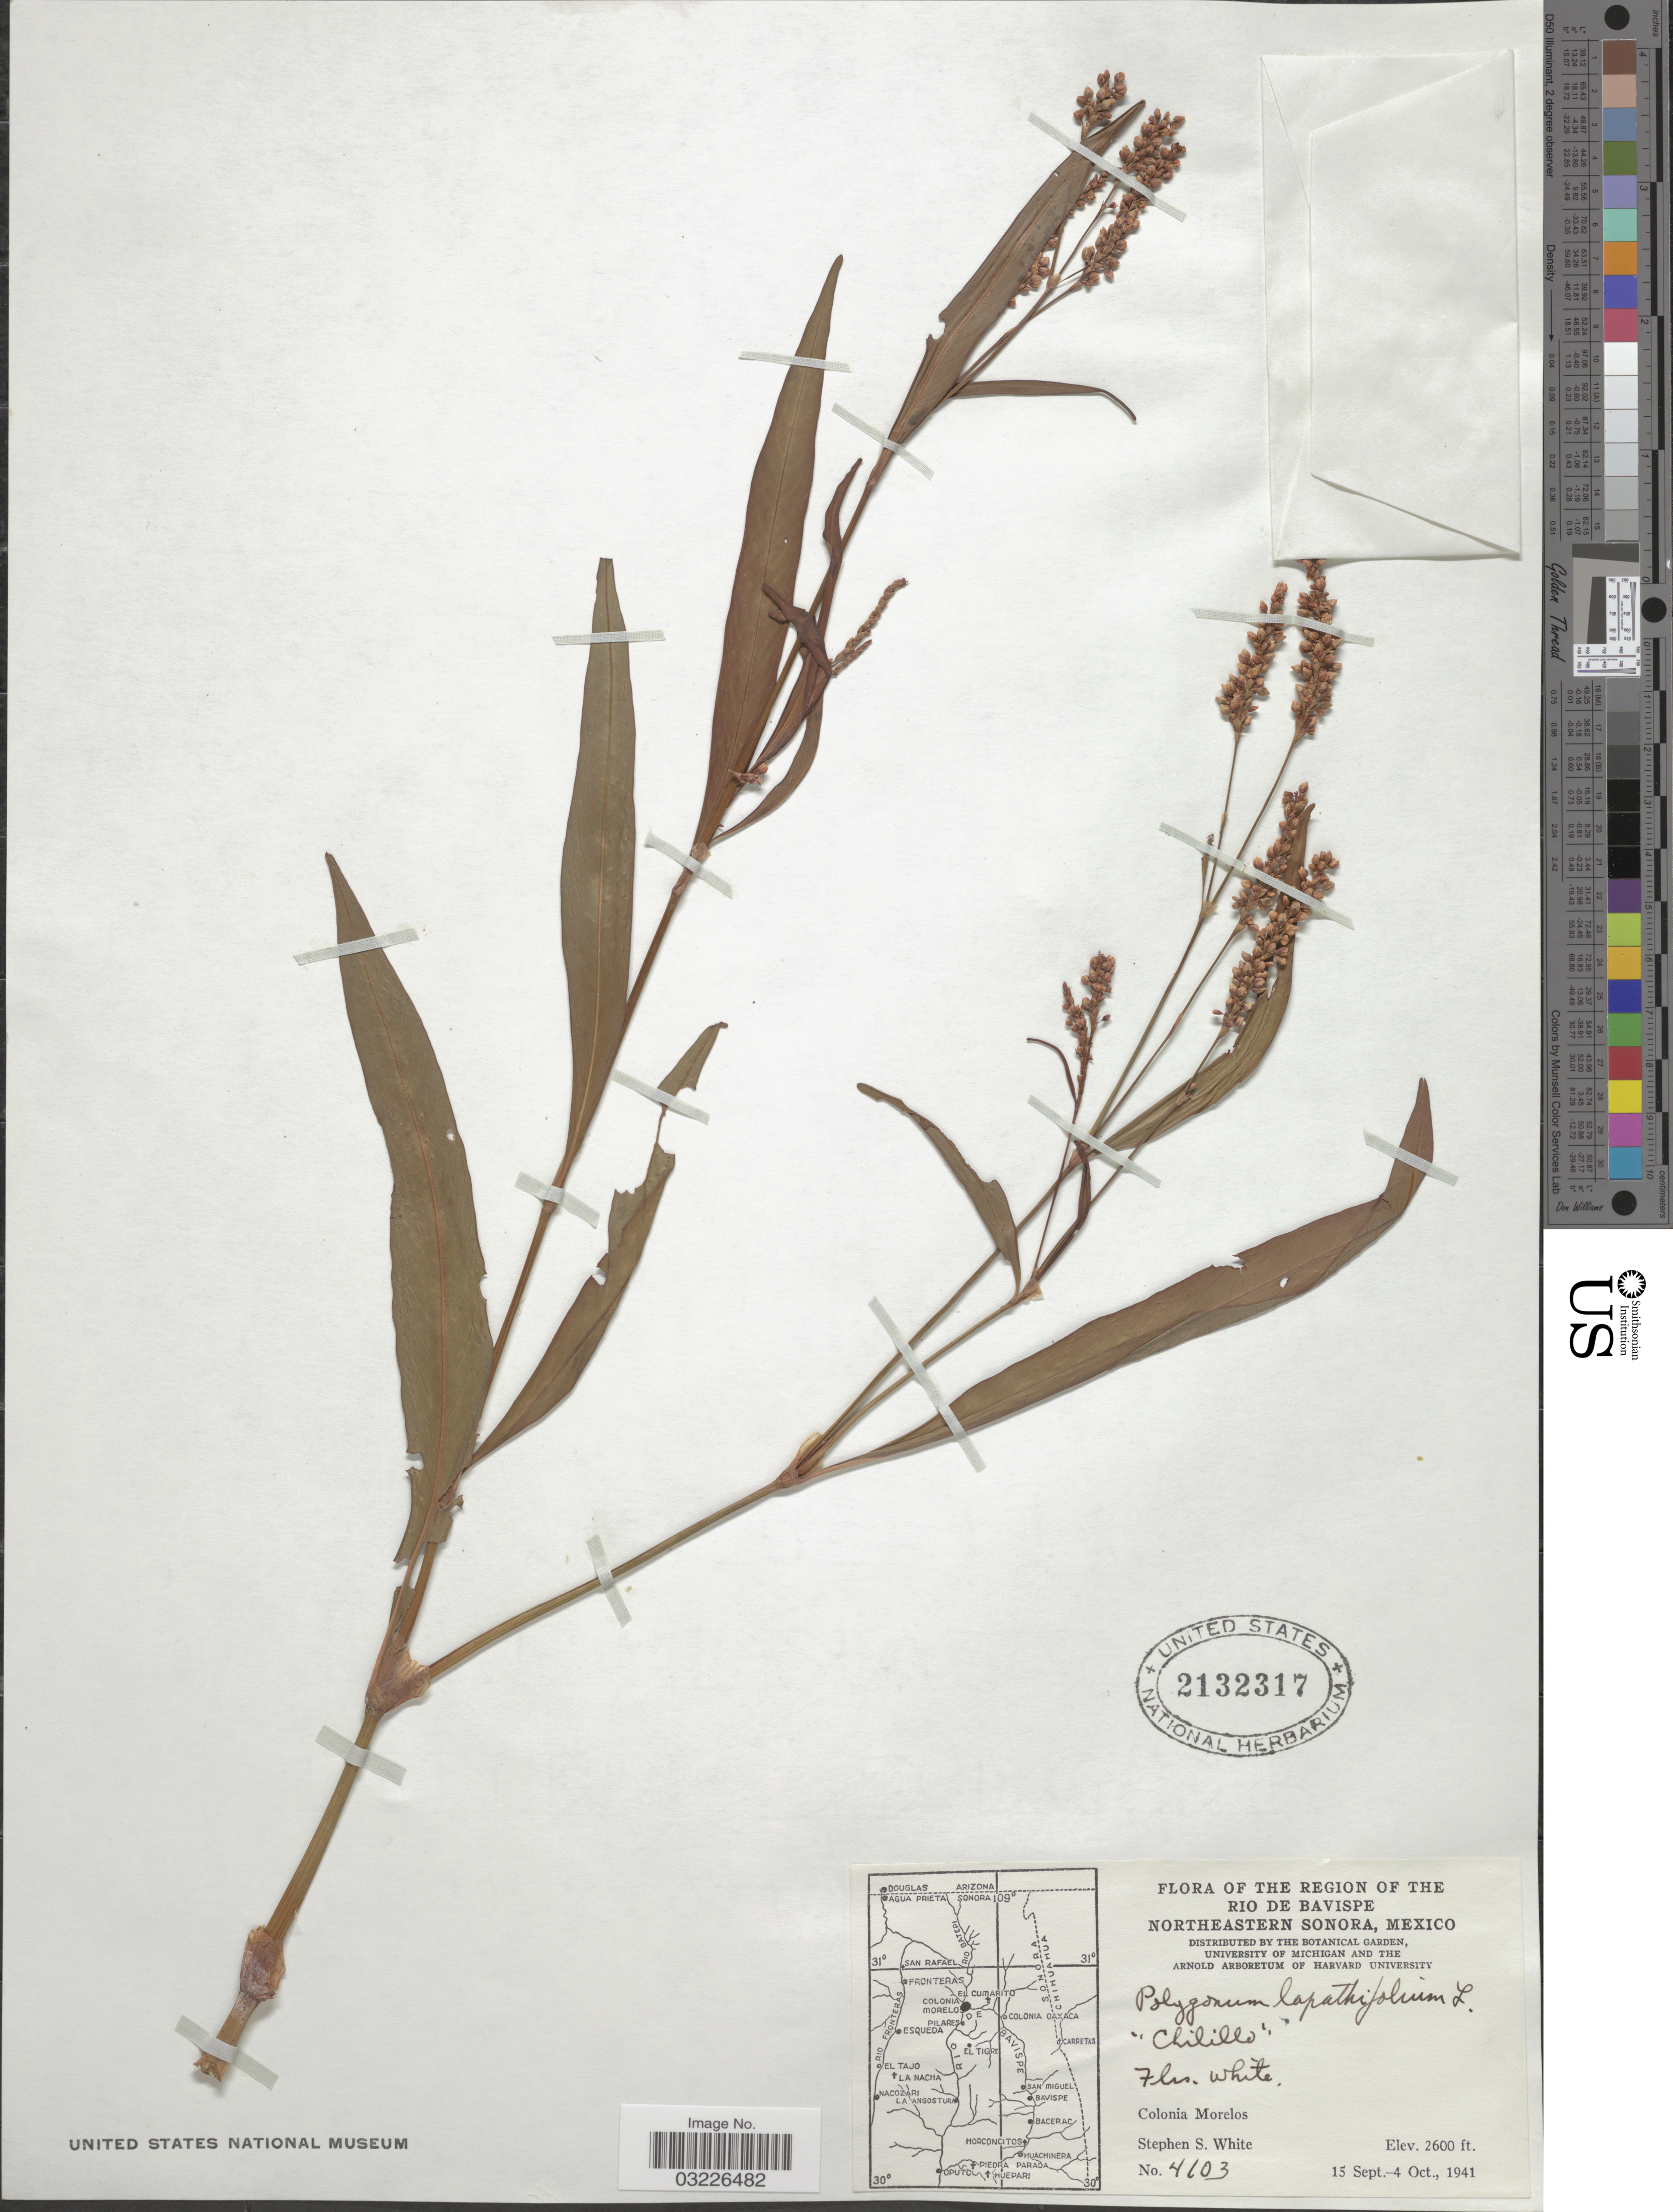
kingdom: Plantae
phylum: Tracheophyta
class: Magnoliopsida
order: Caryophyllales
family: Polygonaceae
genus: Polygonum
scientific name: Polygonum lapathifolium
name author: L.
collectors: S. S. White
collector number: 4103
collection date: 1941-09-15/1941-10-04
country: Mexico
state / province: Sonora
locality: The Region of the Rio de Bavispe. Northeastern Sonora. Colonia Morelos.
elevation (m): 792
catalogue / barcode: US 2132317